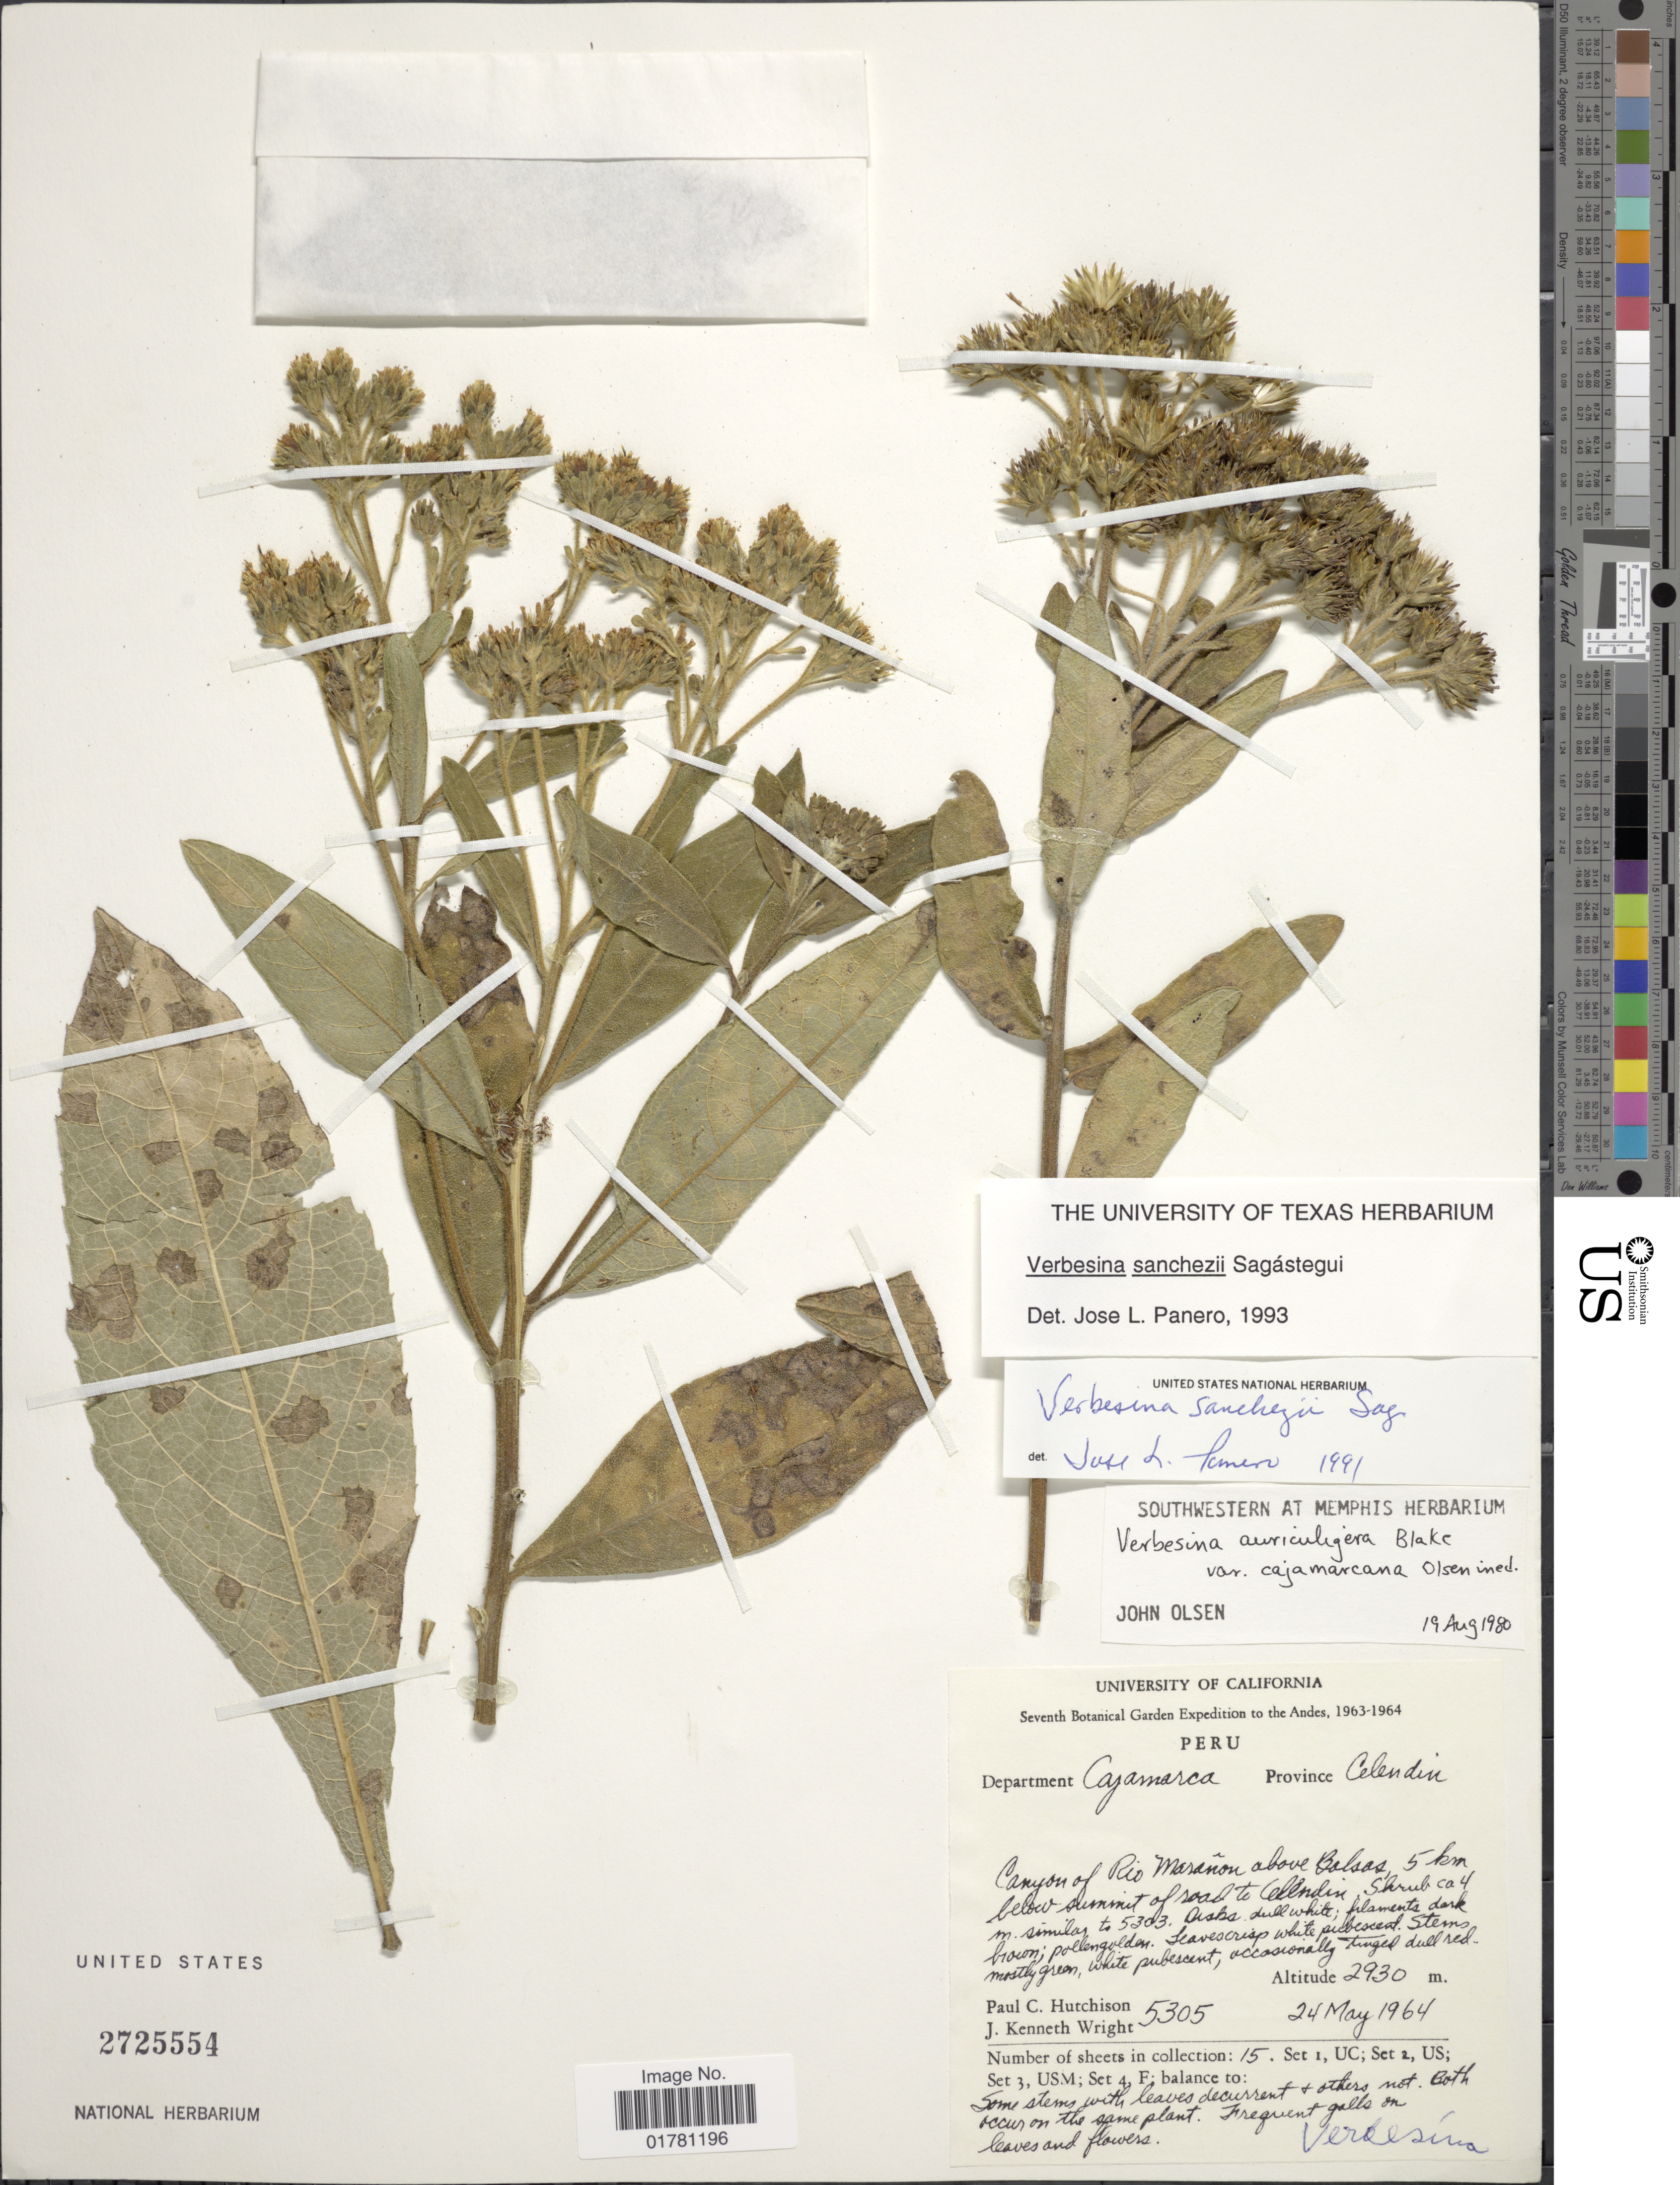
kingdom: Plantae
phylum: Tracheophyta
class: Magnoliopsida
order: Asterales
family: Asteraceae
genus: Verbesina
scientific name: Verbesina sanchezii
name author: Sagást.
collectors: P. C. Hutchison & J. K. Wright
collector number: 5303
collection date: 1964-05-24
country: Peru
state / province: Cajamarca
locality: Department Cajamarca, Province Celendin, Canyon of Rio Masañon above Balsas, 5 km below summit of road to Celendin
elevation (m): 2930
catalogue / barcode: US 2725554